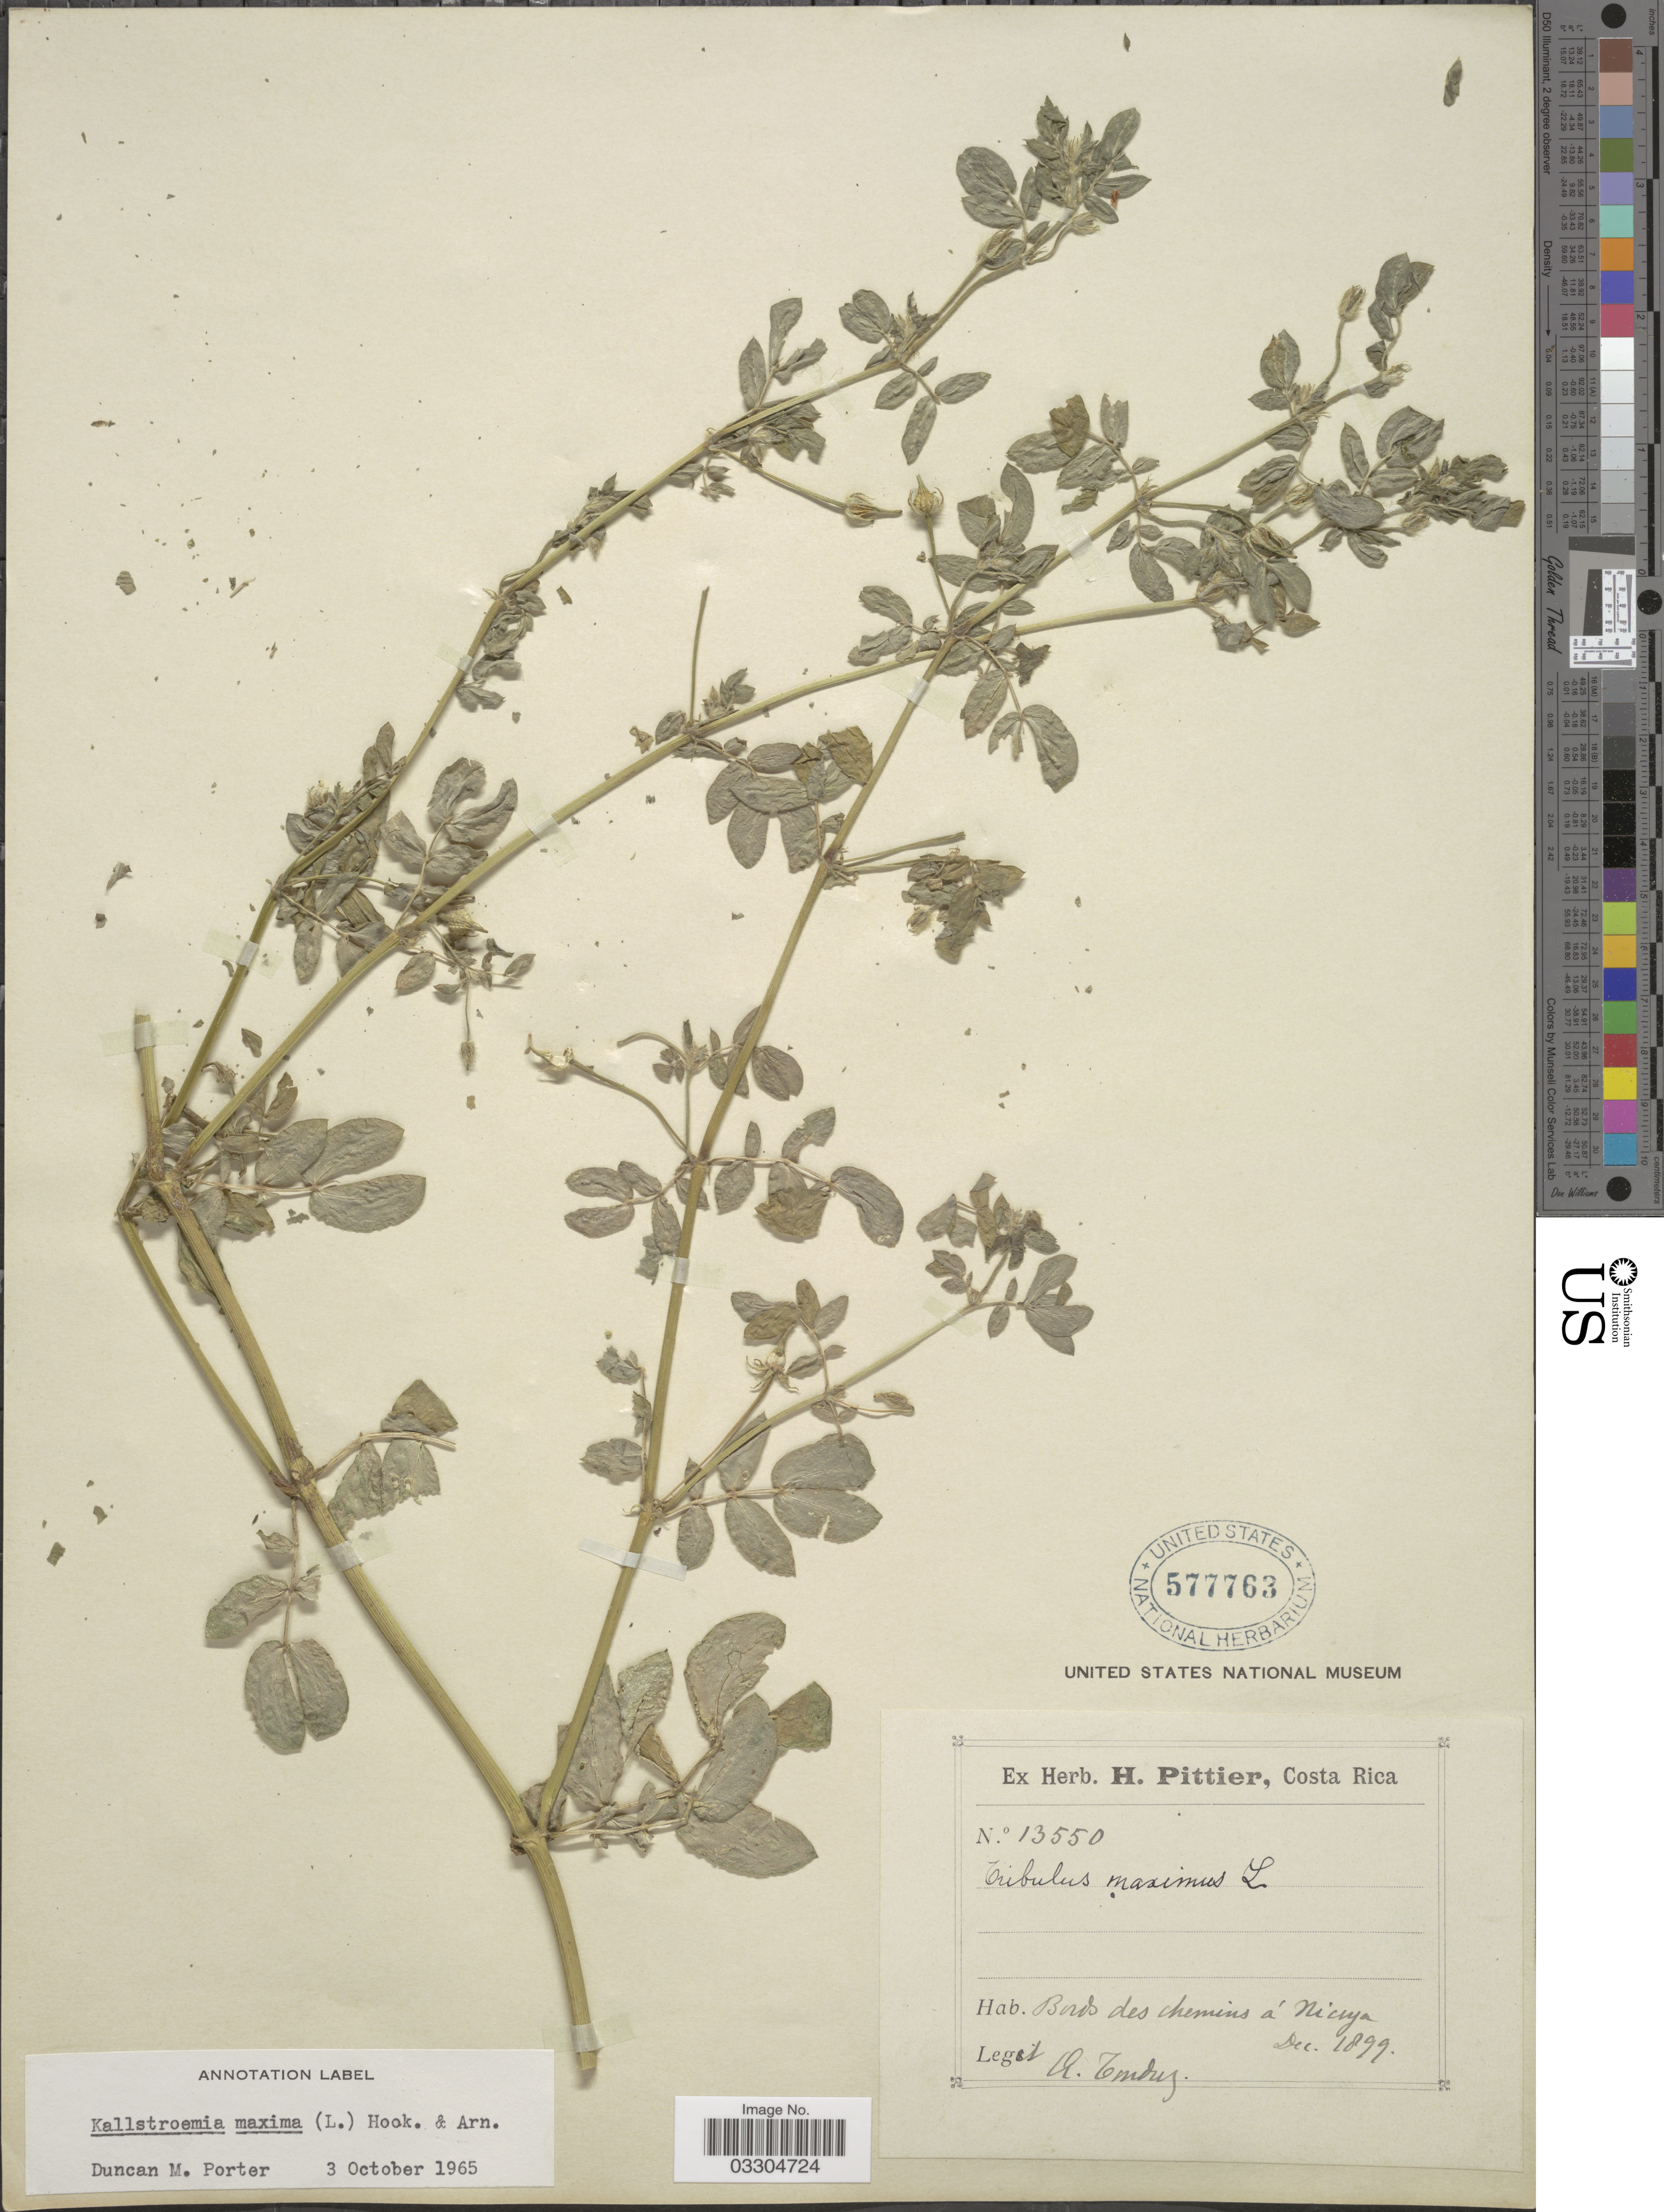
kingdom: Plantae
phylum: Tracheophyta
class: Magnoliopsida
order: Zygophyllales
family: Zygophyllaceae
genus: Kallstroemia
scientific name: Kallstroemia maxima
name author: (L.) Hook. & Arn.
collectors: A. Tonduz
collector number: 13550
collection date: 1899-12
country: Costa Rica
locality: Bords des chemins á Nicoya.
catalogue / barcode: US 577763